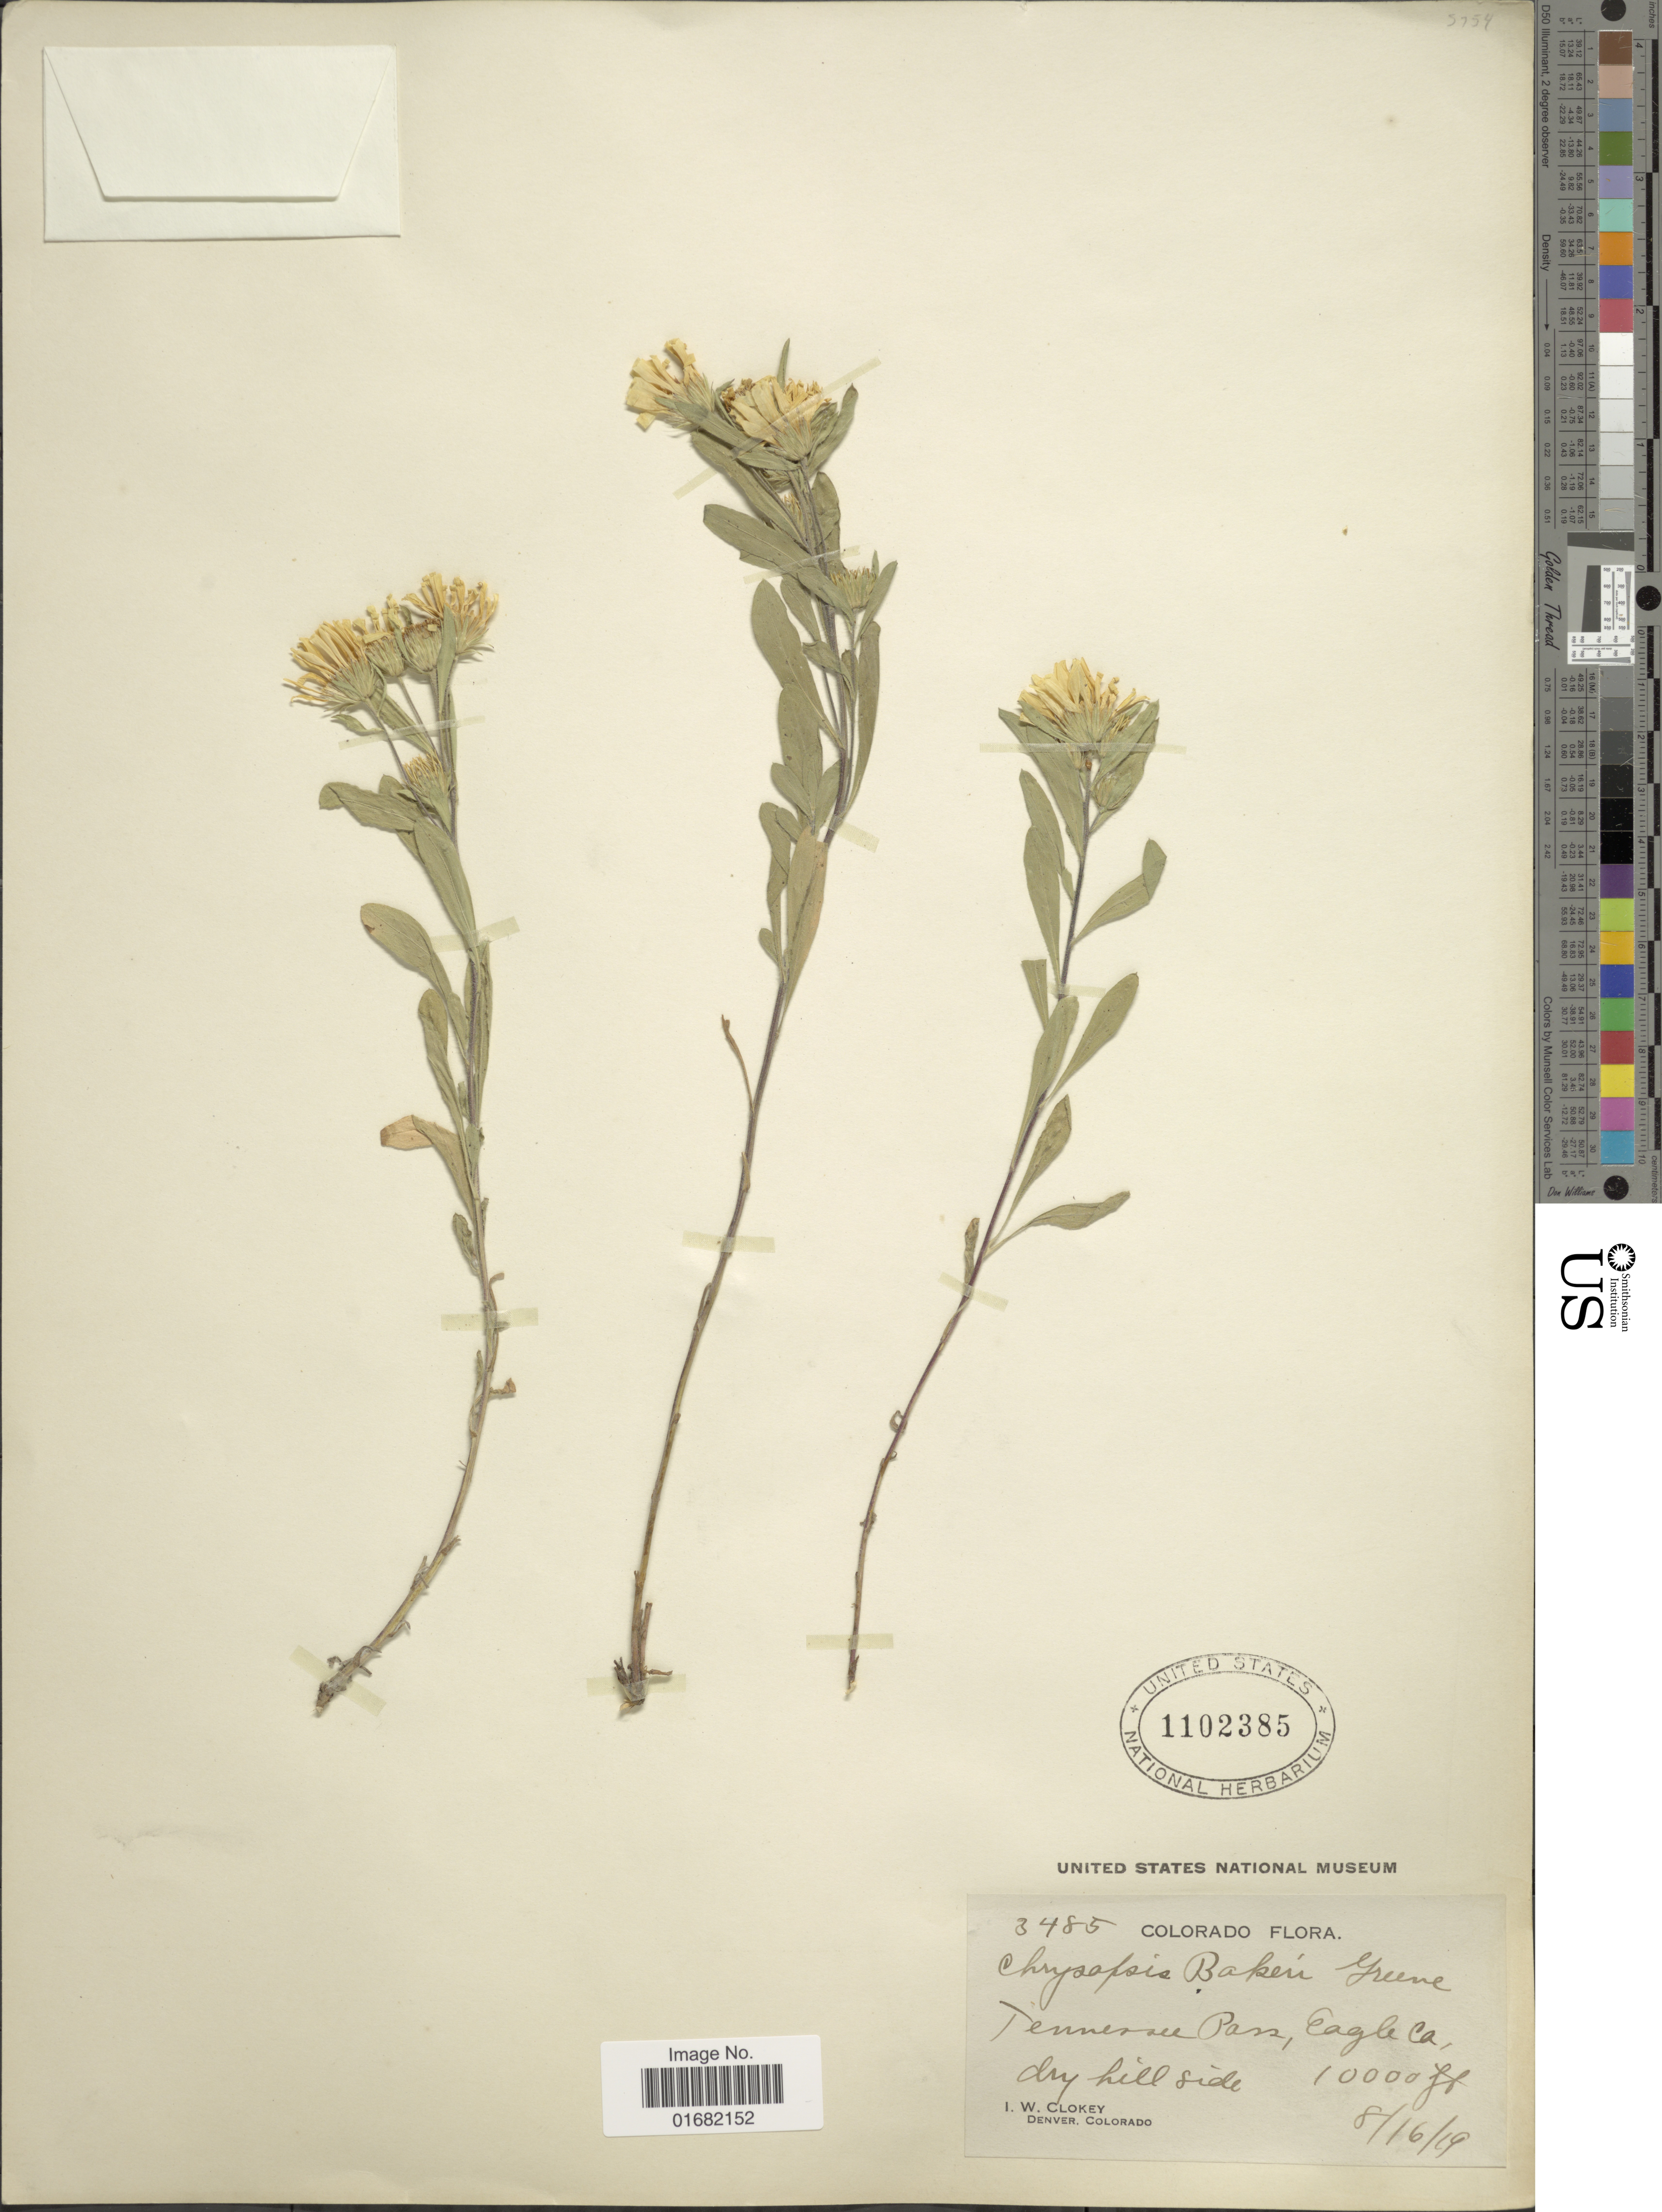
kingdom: Plantae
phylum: Tracheophyta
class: Magnoliopsida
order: Asterales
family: Asteraceae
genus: Heterotheca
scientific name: Heterotheca bakeri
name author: Greene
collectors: I. W. Clokey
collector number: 3485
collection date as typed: Transcribed d/m/y: 16/8/19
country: United States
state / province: Colorado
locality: Tennessee Pass, Eagle Co.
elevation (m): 3048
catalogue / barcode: US 1102385